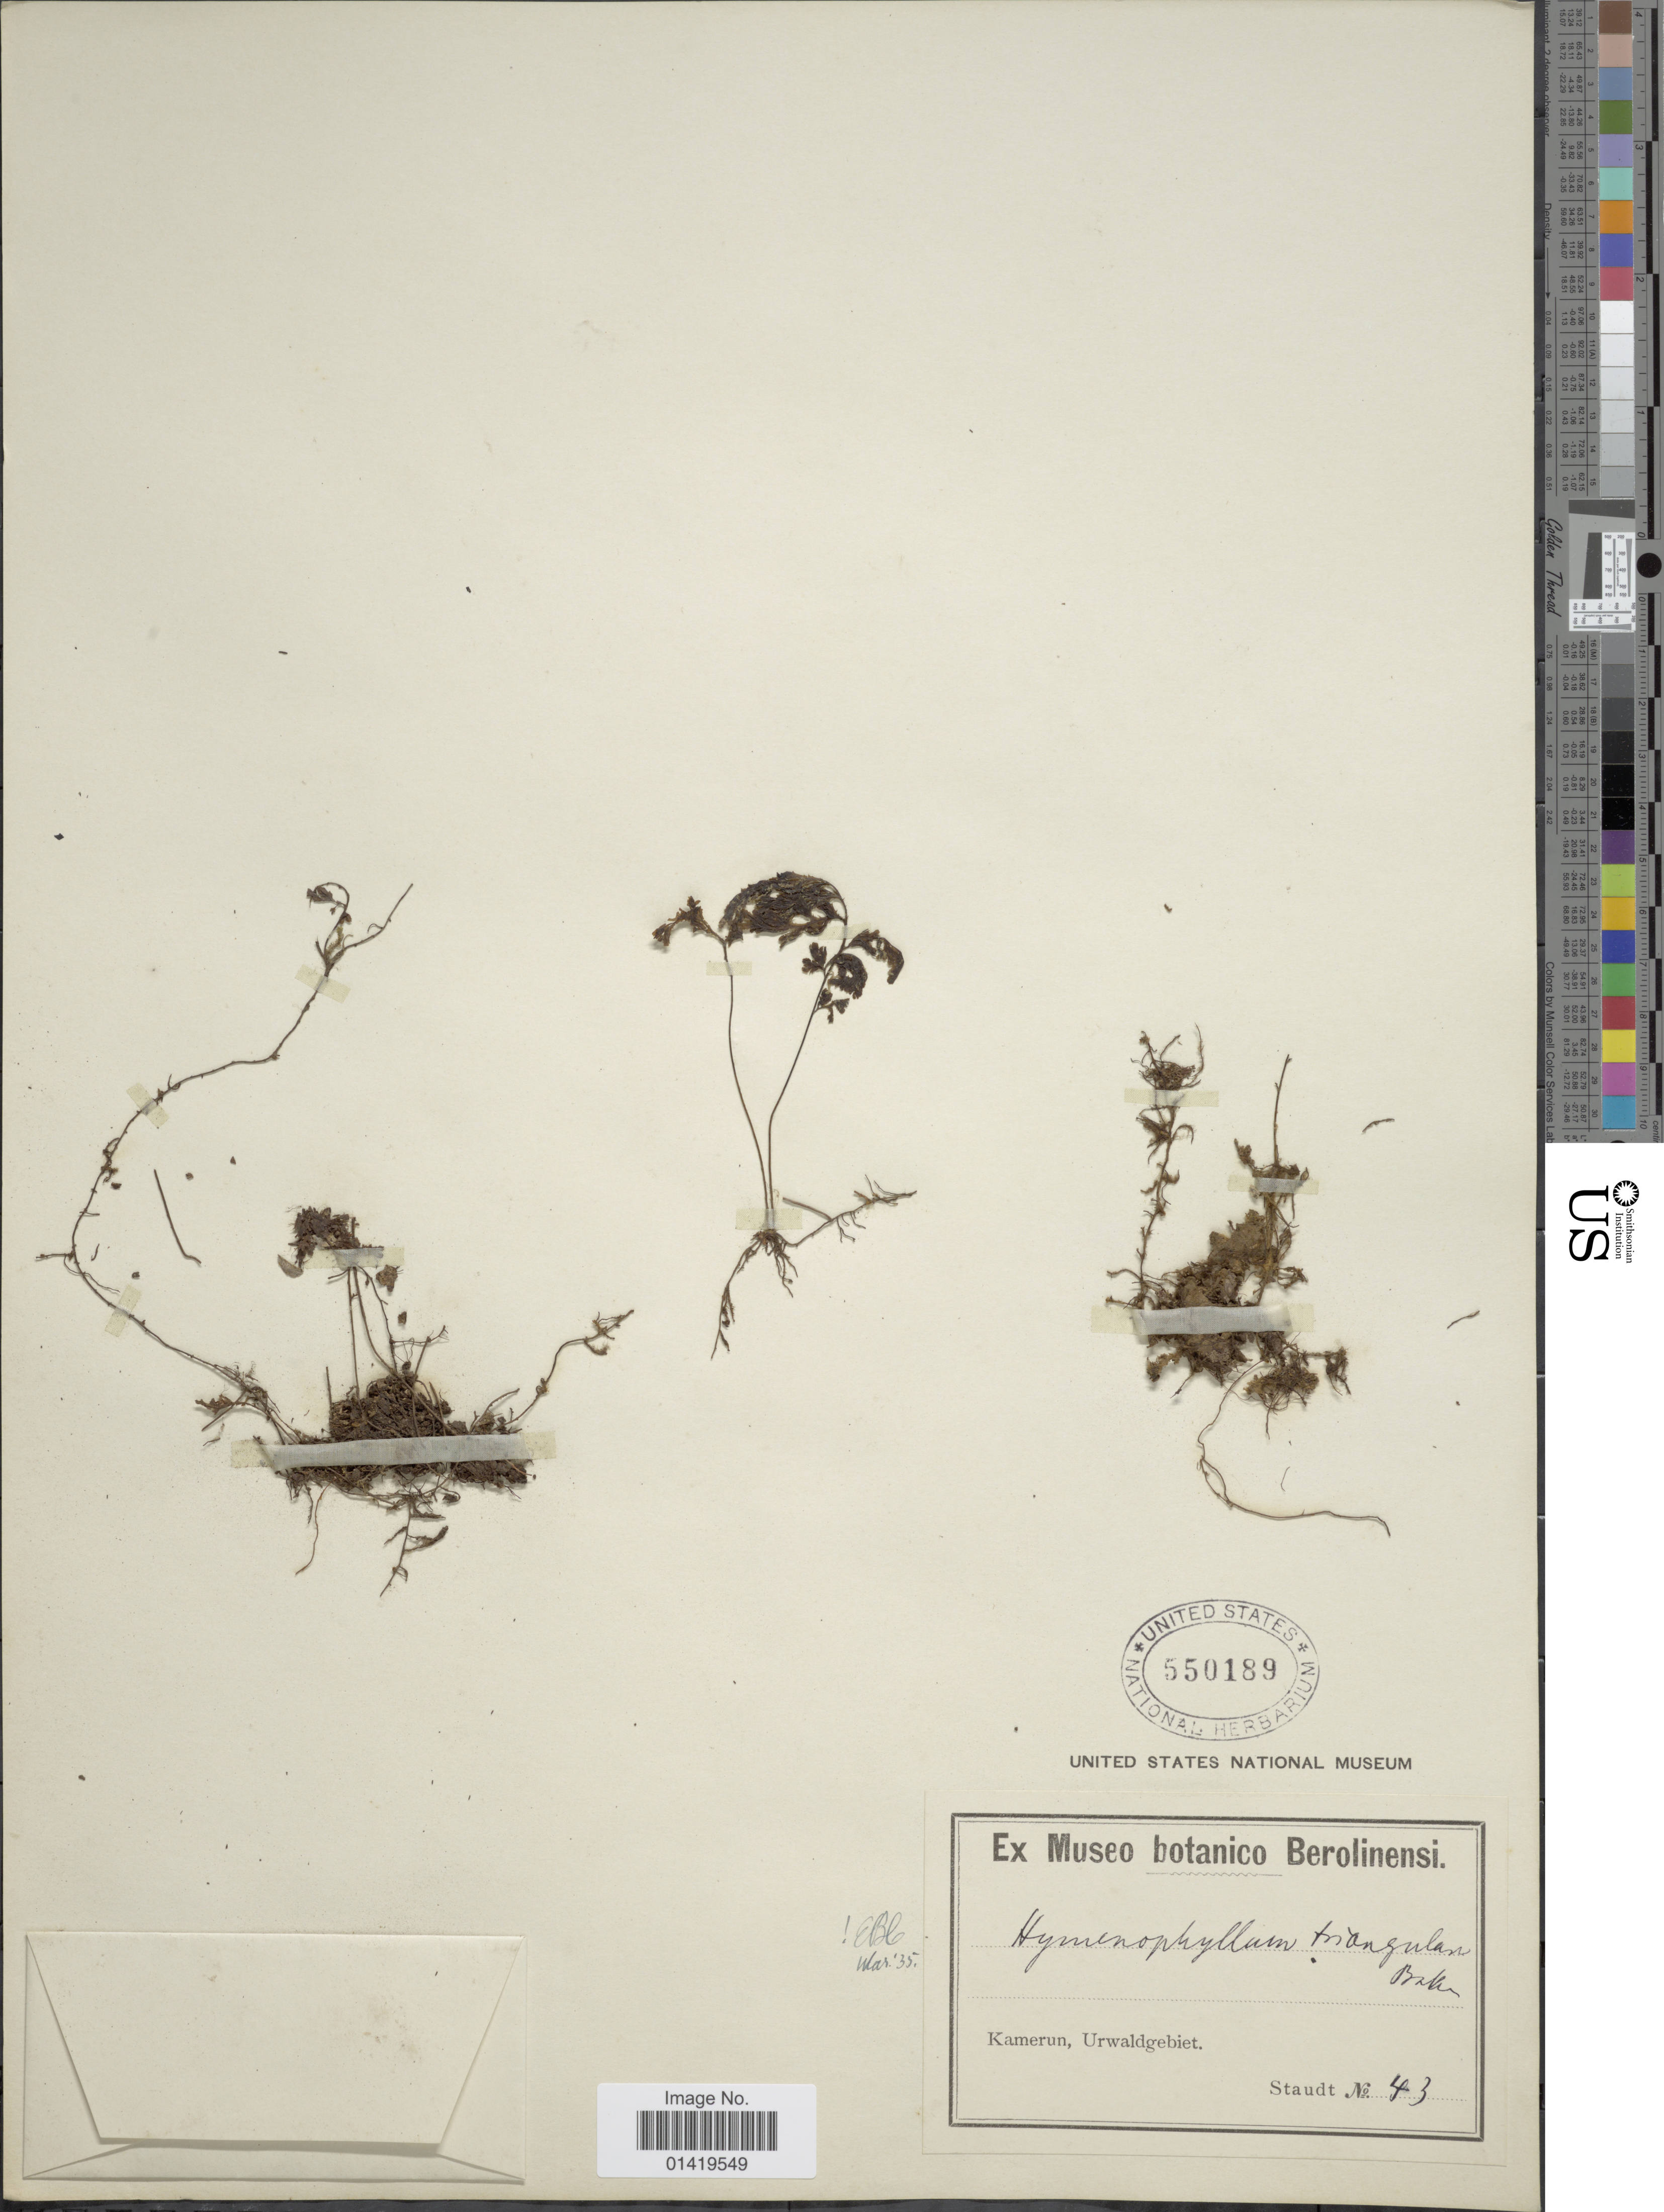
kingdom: Plantae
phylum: Tracheophyta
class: Polypodiopsida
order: Hymenophyllales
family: Hymenophyllaceae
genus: Hymenophyllum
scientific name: Hymenophyllum triangulare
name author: Baker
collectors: -. Staudt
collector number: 43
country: Cameroon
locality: Kamerun Urwaldgebiet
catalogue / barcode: US 550189